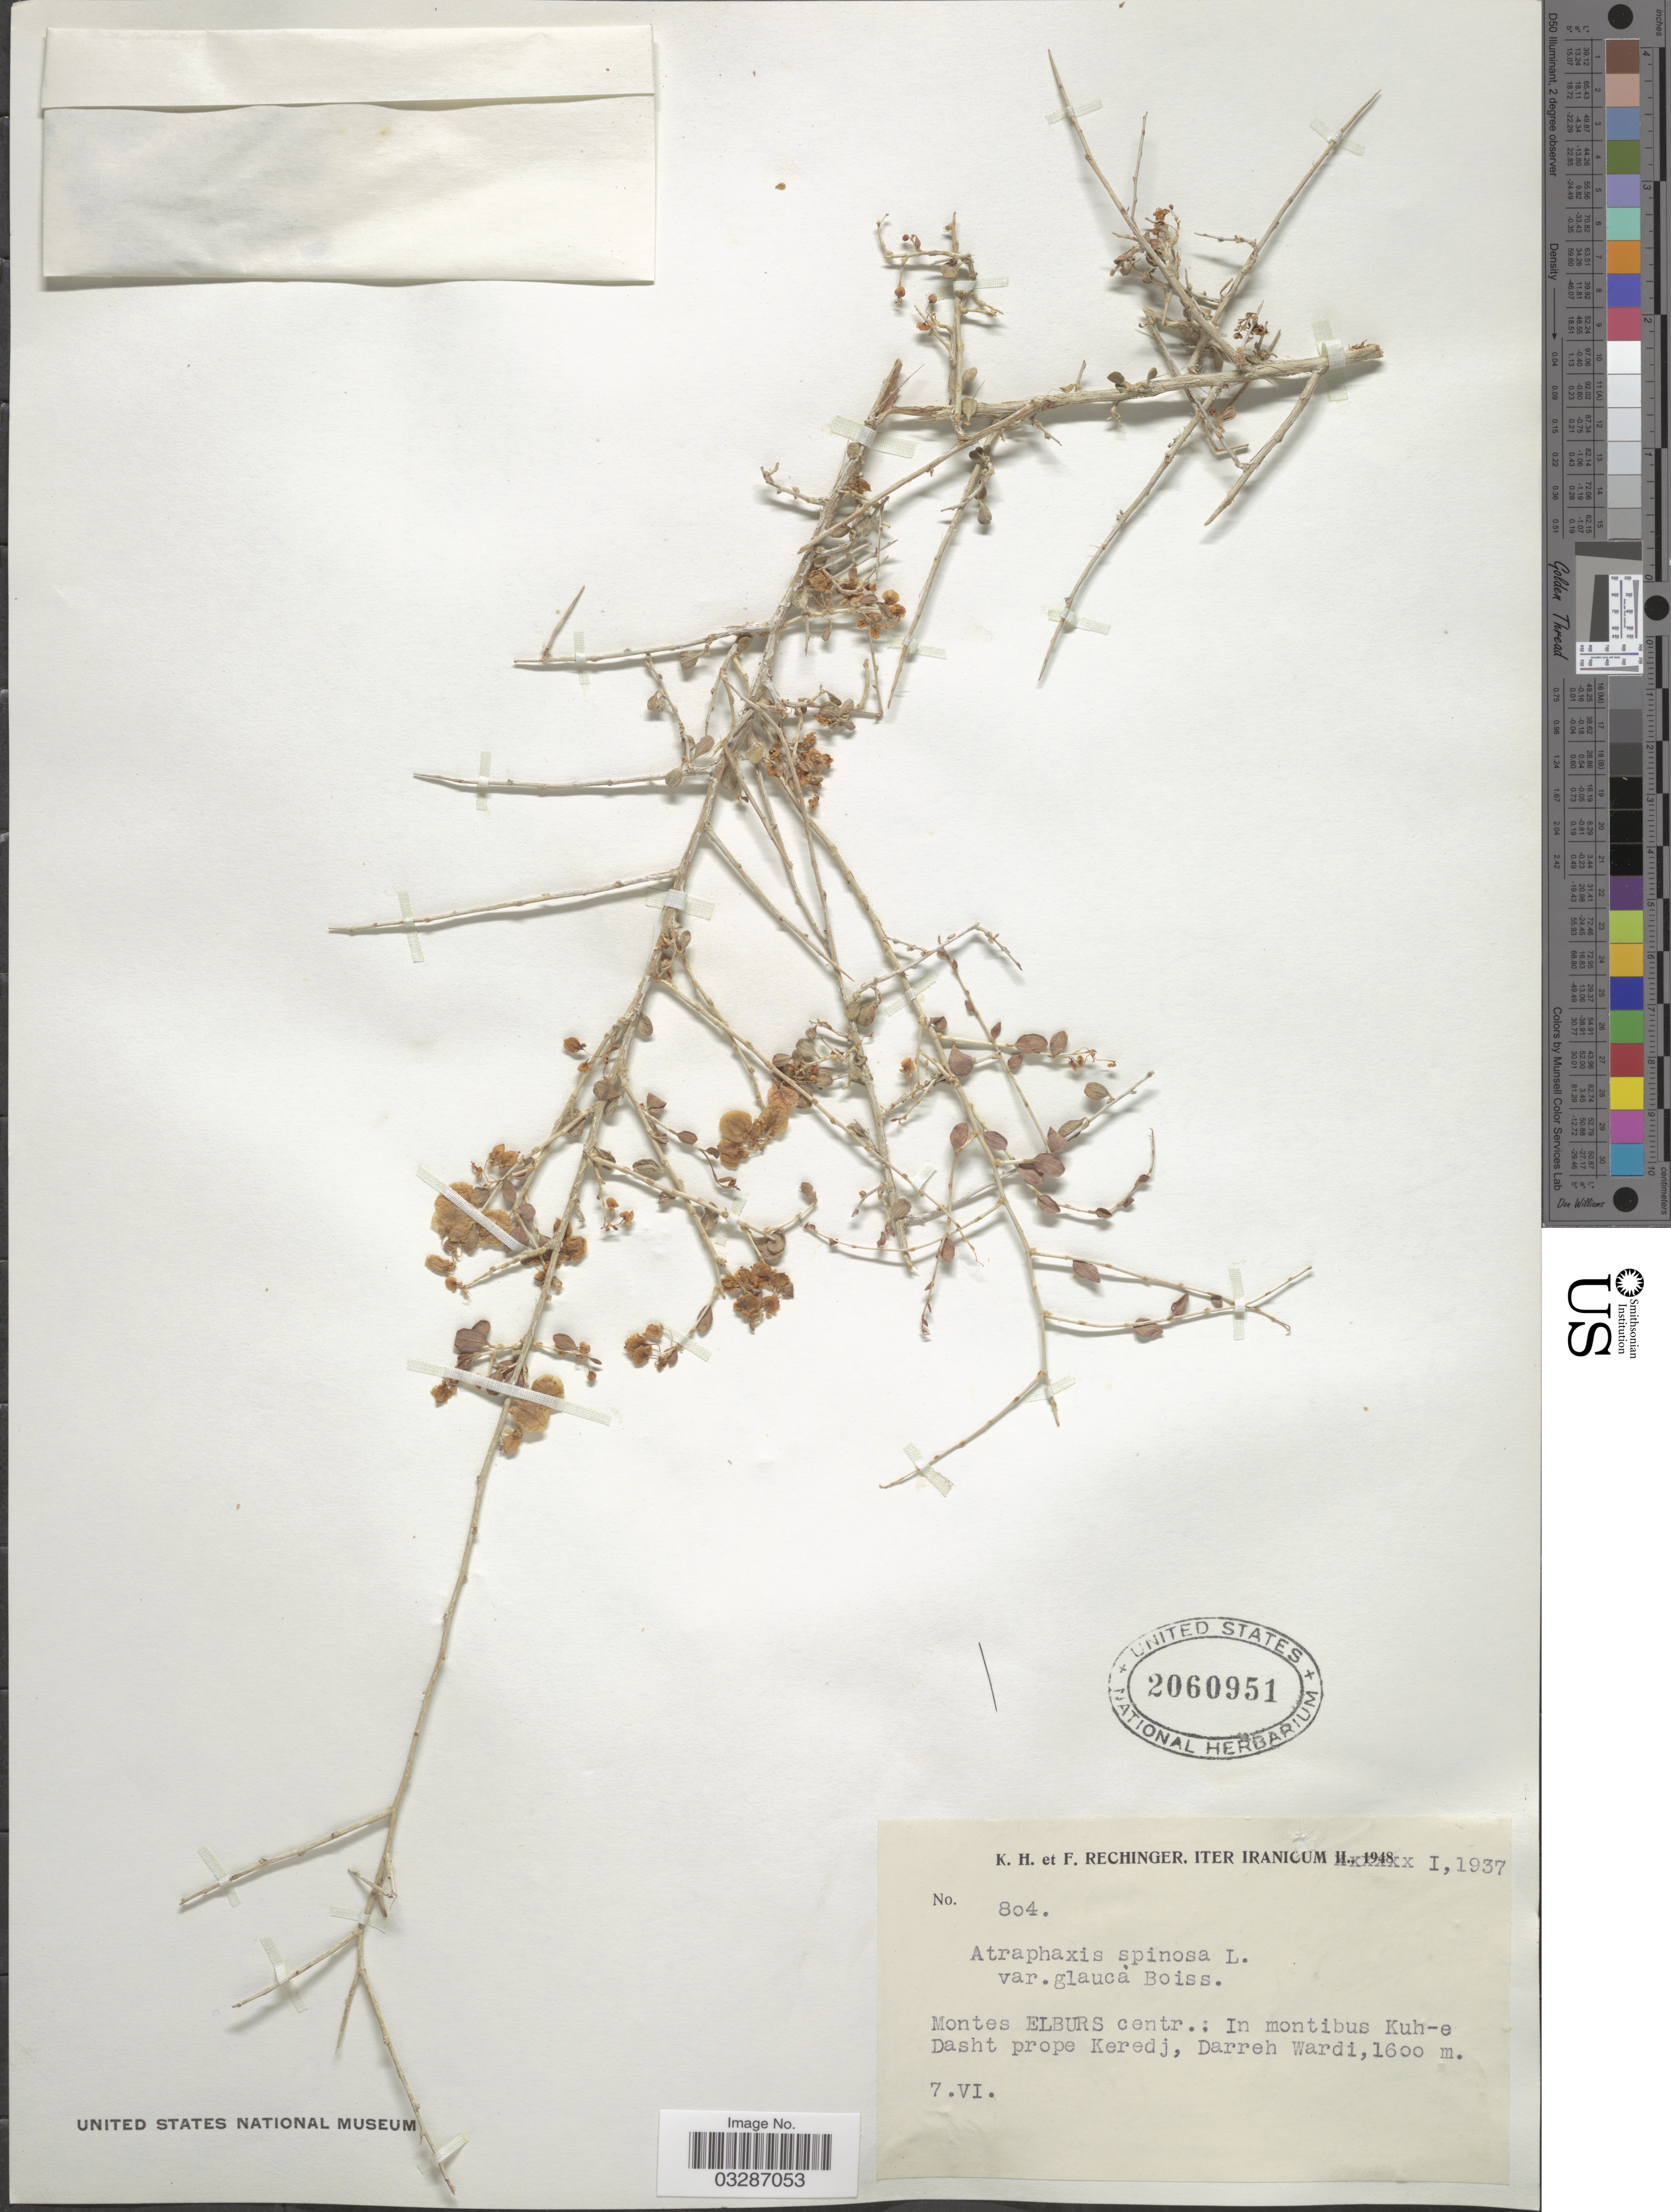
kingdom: Plantae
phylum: Tracheophyta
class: Magnoliopsida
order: Caryophyllales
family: Polygonaceae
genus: Atraphaxis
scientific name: Atraphaxis spinosa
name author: L.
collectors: K. H. Rechinger & F. Rechinger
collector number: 804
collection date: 1937-01/1937-06-07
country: Iran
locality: Montes Elburs centr.: In montibus Kuh-e Dasht prope Keredj, Darreh Wardi.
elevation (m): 1600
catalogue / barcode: US 2060951